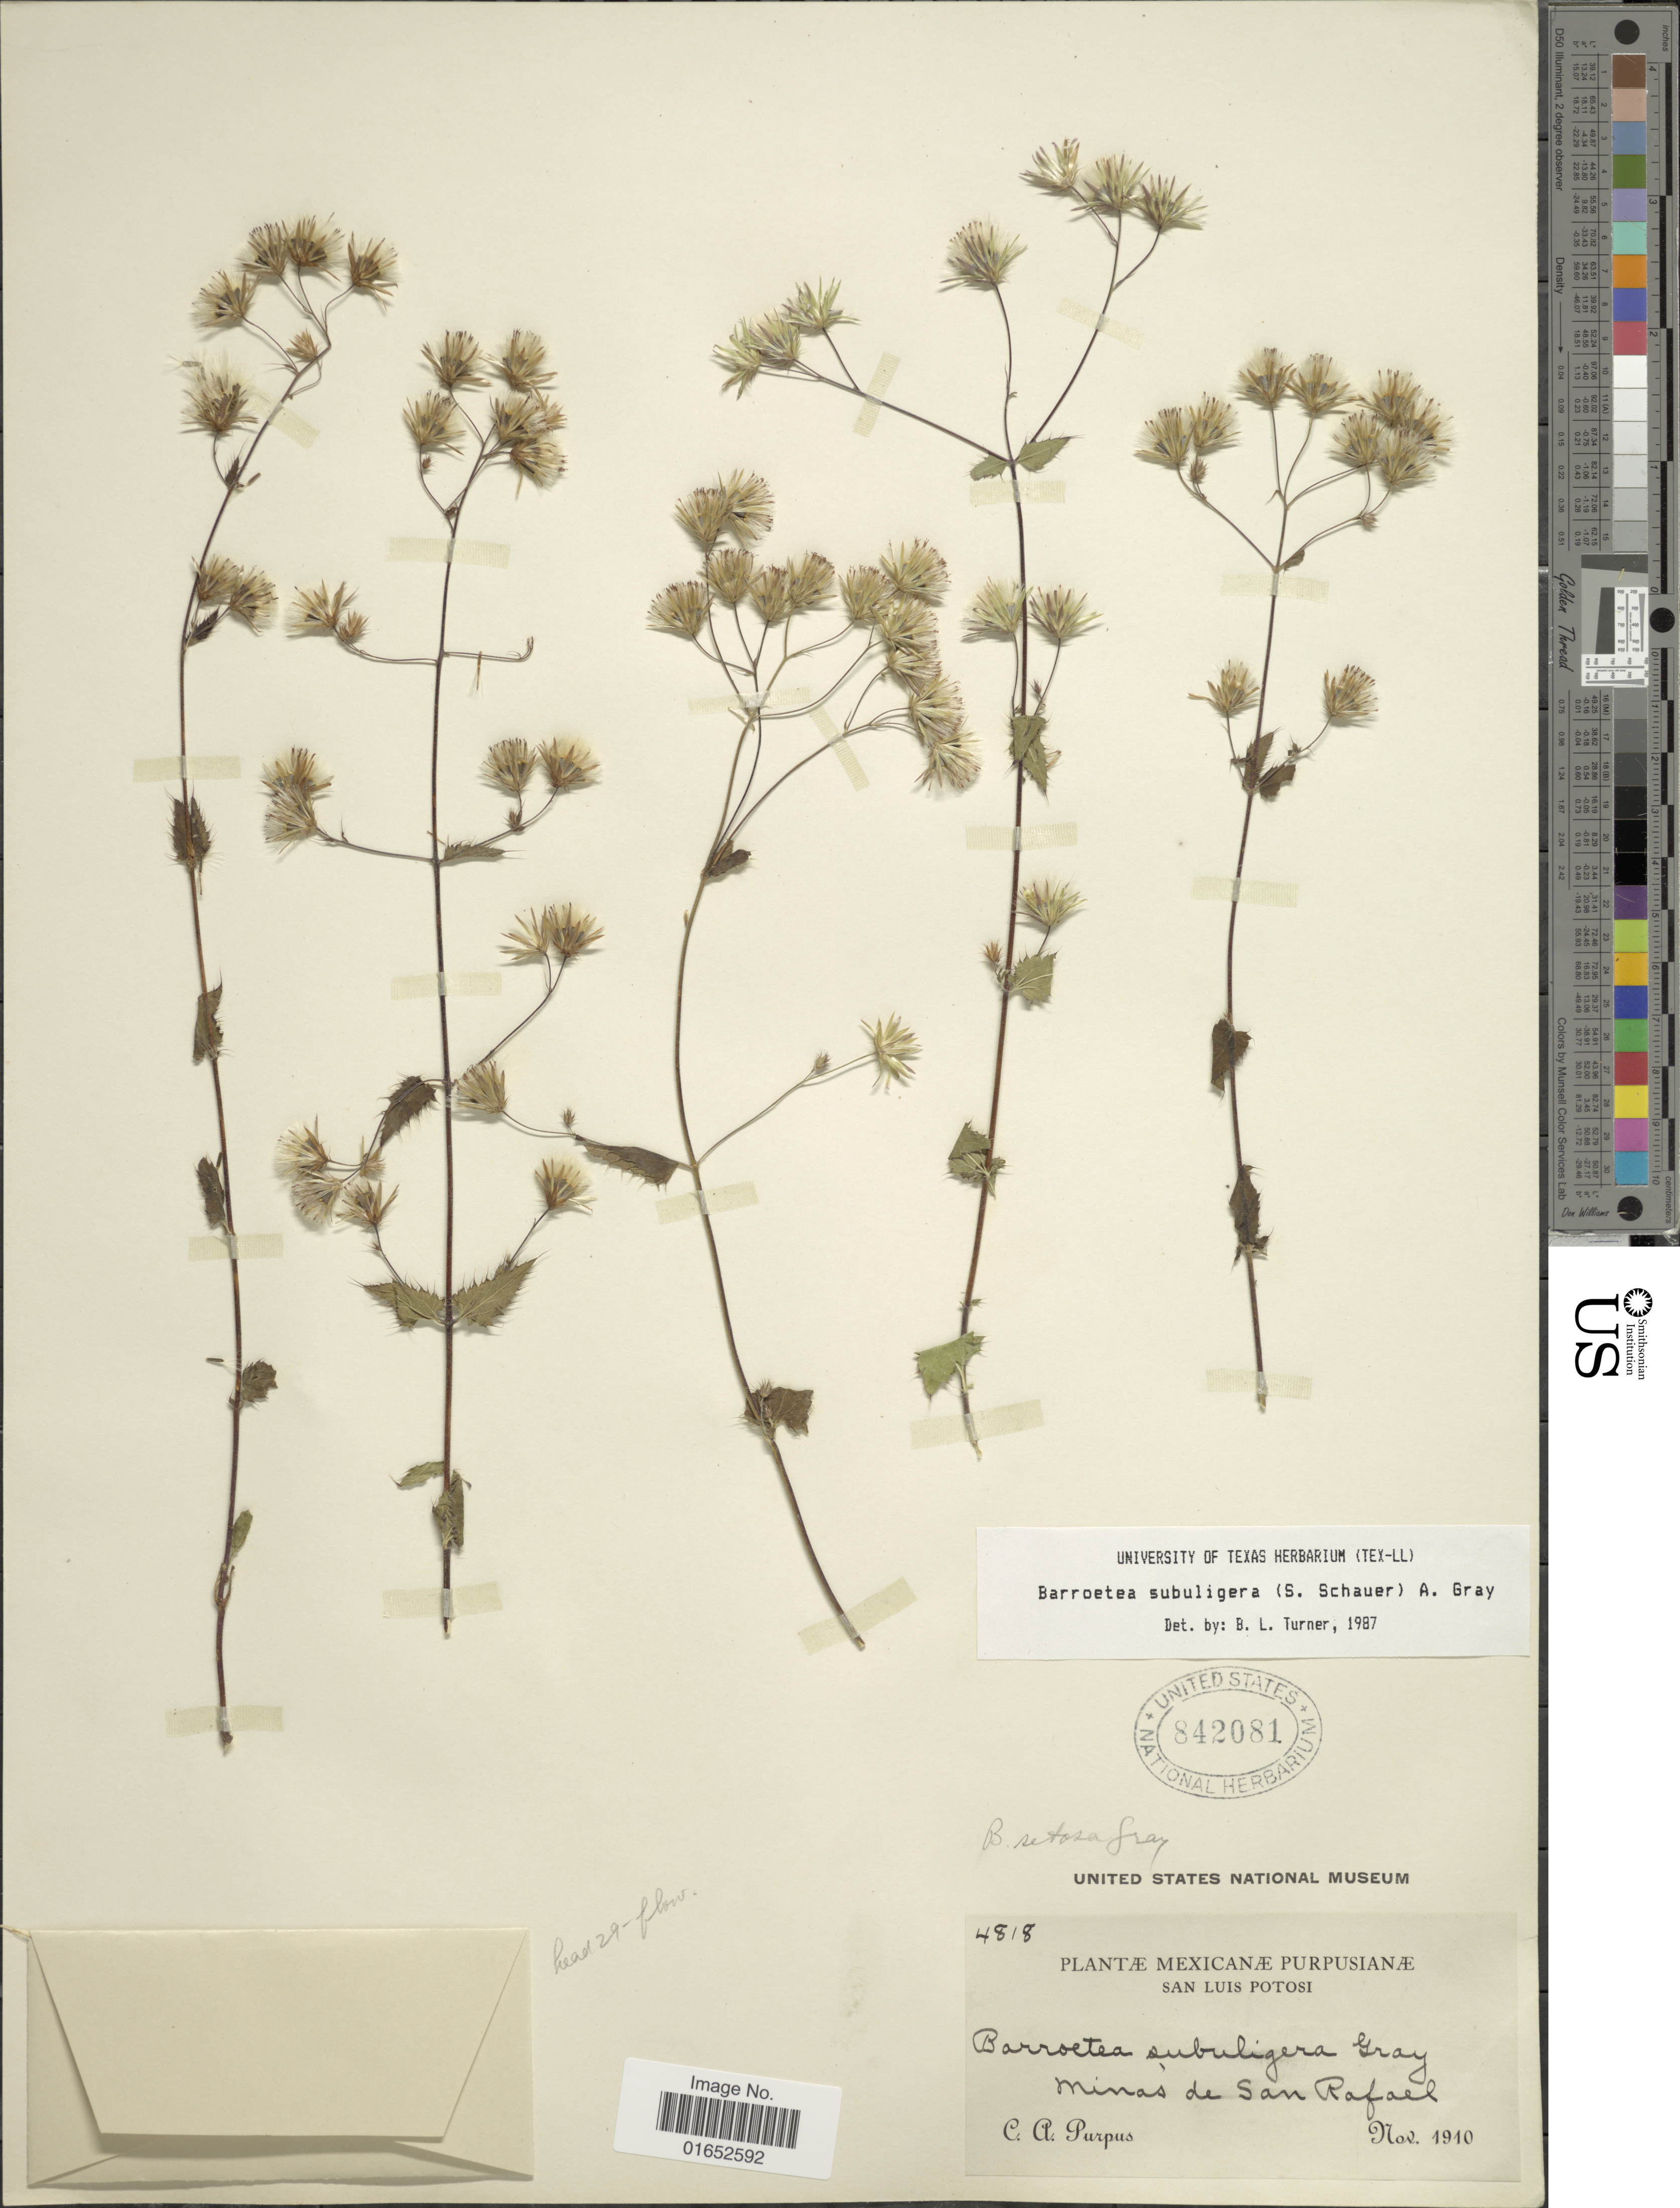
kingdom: Plantae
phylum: Tracheophyta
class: Magnoliopsida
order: Asterales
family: Asteraceae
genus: Barroetea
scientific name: Barroetea subuligera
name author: (S. Schauer) A. Gray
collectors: C. A. Purpus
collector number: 4818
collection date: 1910-11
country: Mexico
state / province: San Luis Potosí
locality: Minas de San Rafael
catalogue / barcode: US 842081